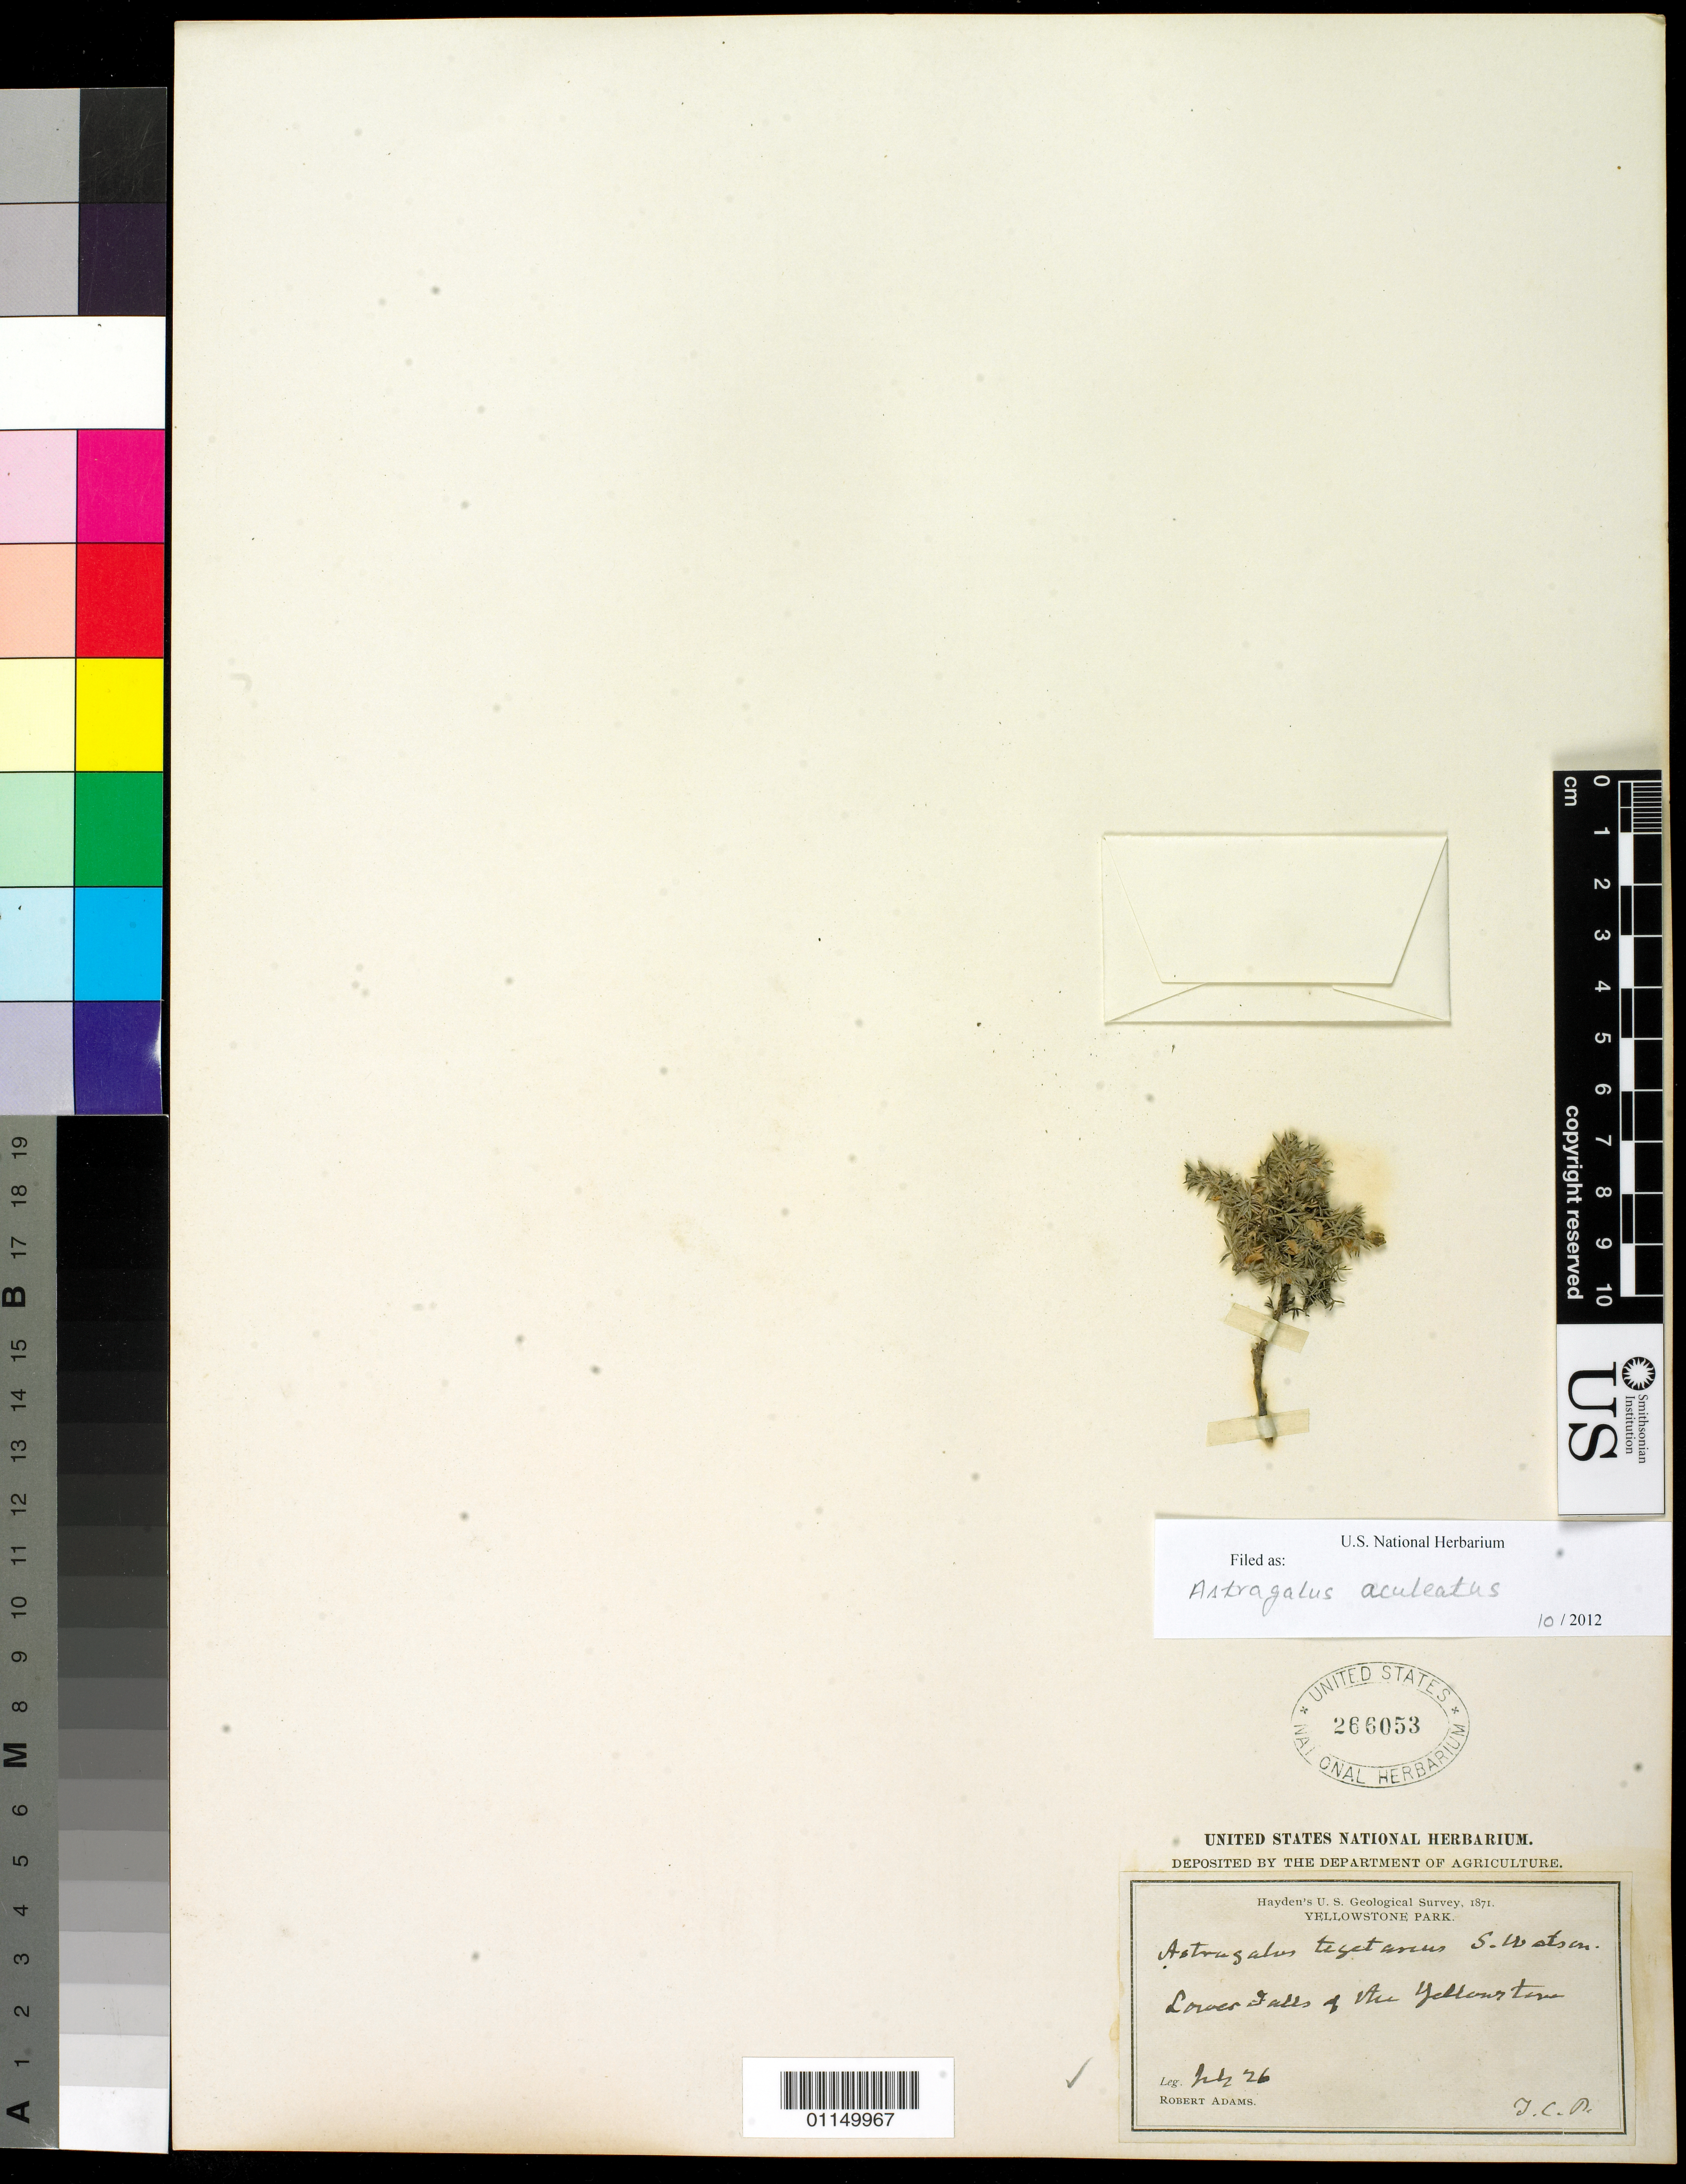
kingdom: Plantae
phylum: Tracheophyta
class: Magnoliopsida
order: Fabales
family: Fabaceae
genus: Astragalus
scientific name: Astragalus aculeatus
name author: A. Nelson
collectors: R. Adams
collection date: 1871-07-26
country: United States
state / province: Wyoming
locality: Lower falls of the Yellowstone,Yellowstone Park.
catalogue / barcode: US 266053